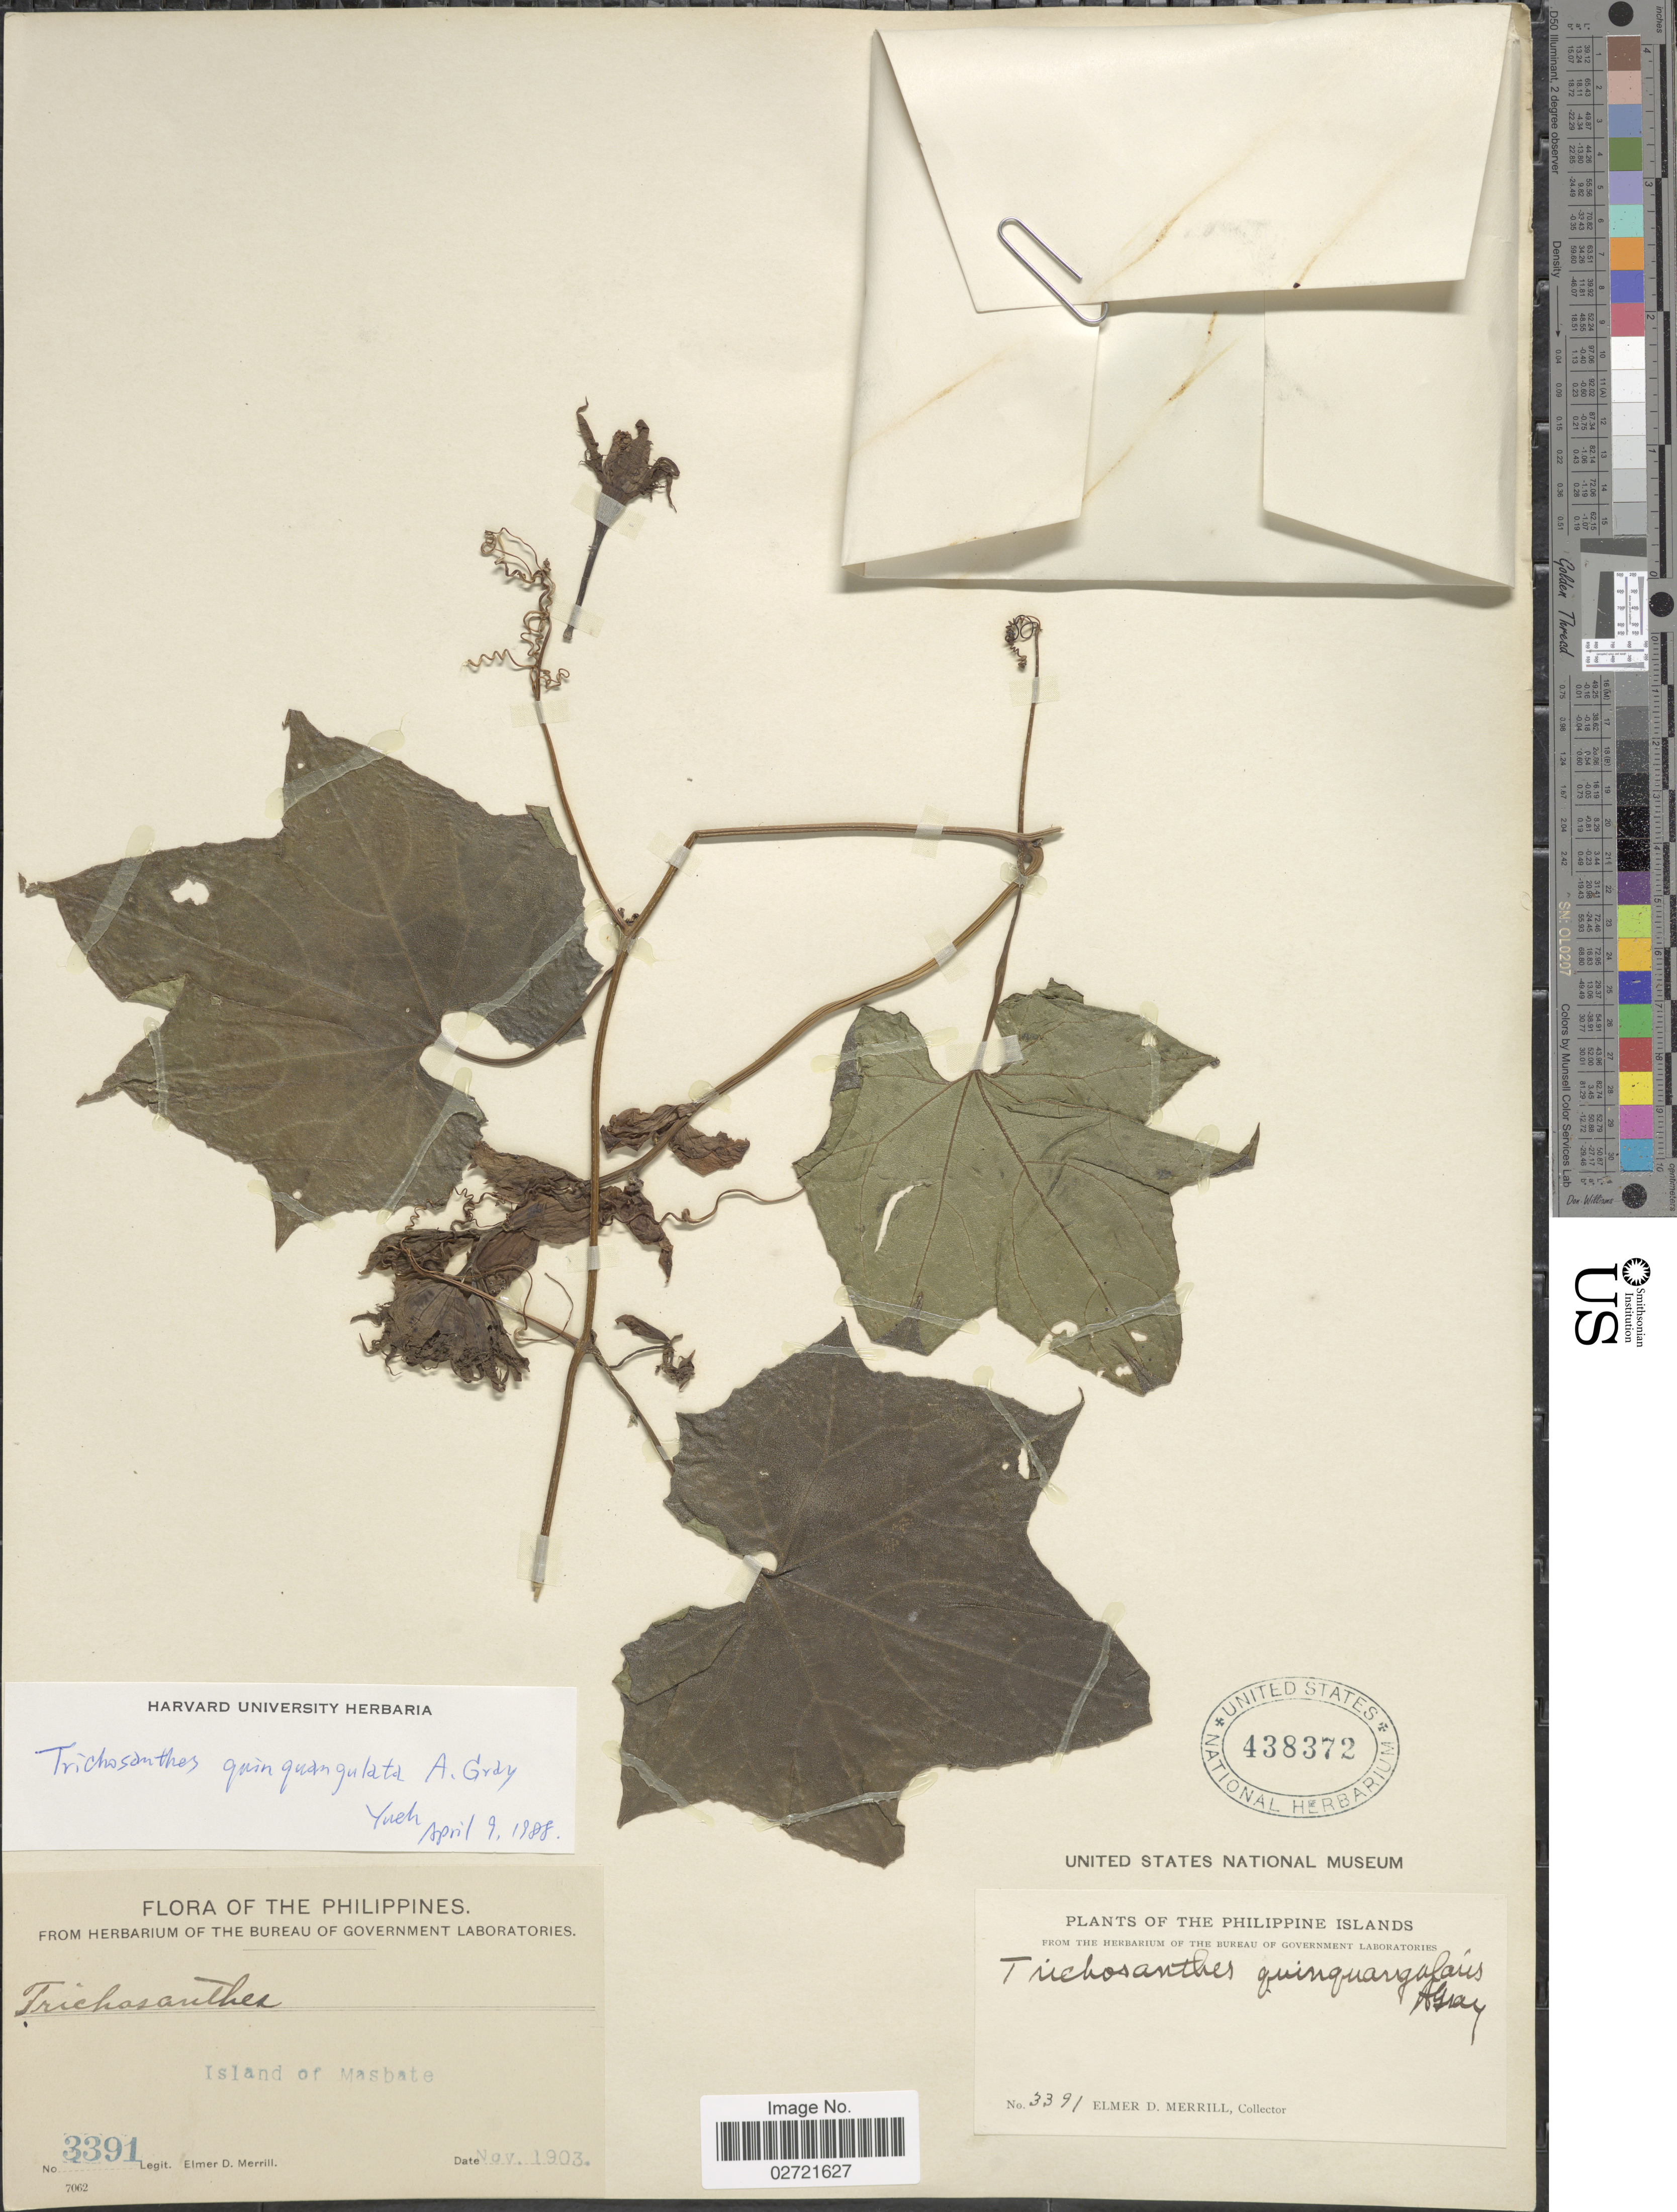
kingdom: Plantae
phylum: Tracheophyta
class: Magnoliopsida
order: Cucurbitales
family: Cucurbitaceae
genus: Trichosanthes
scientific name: Trichosanthes quinquangulata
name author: A. Gray in Wilkes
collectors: E. D. Merrill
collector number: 3391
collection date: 1903-11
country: Philippines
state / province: Bicol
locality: Island of Masbate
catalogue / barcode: US 438372